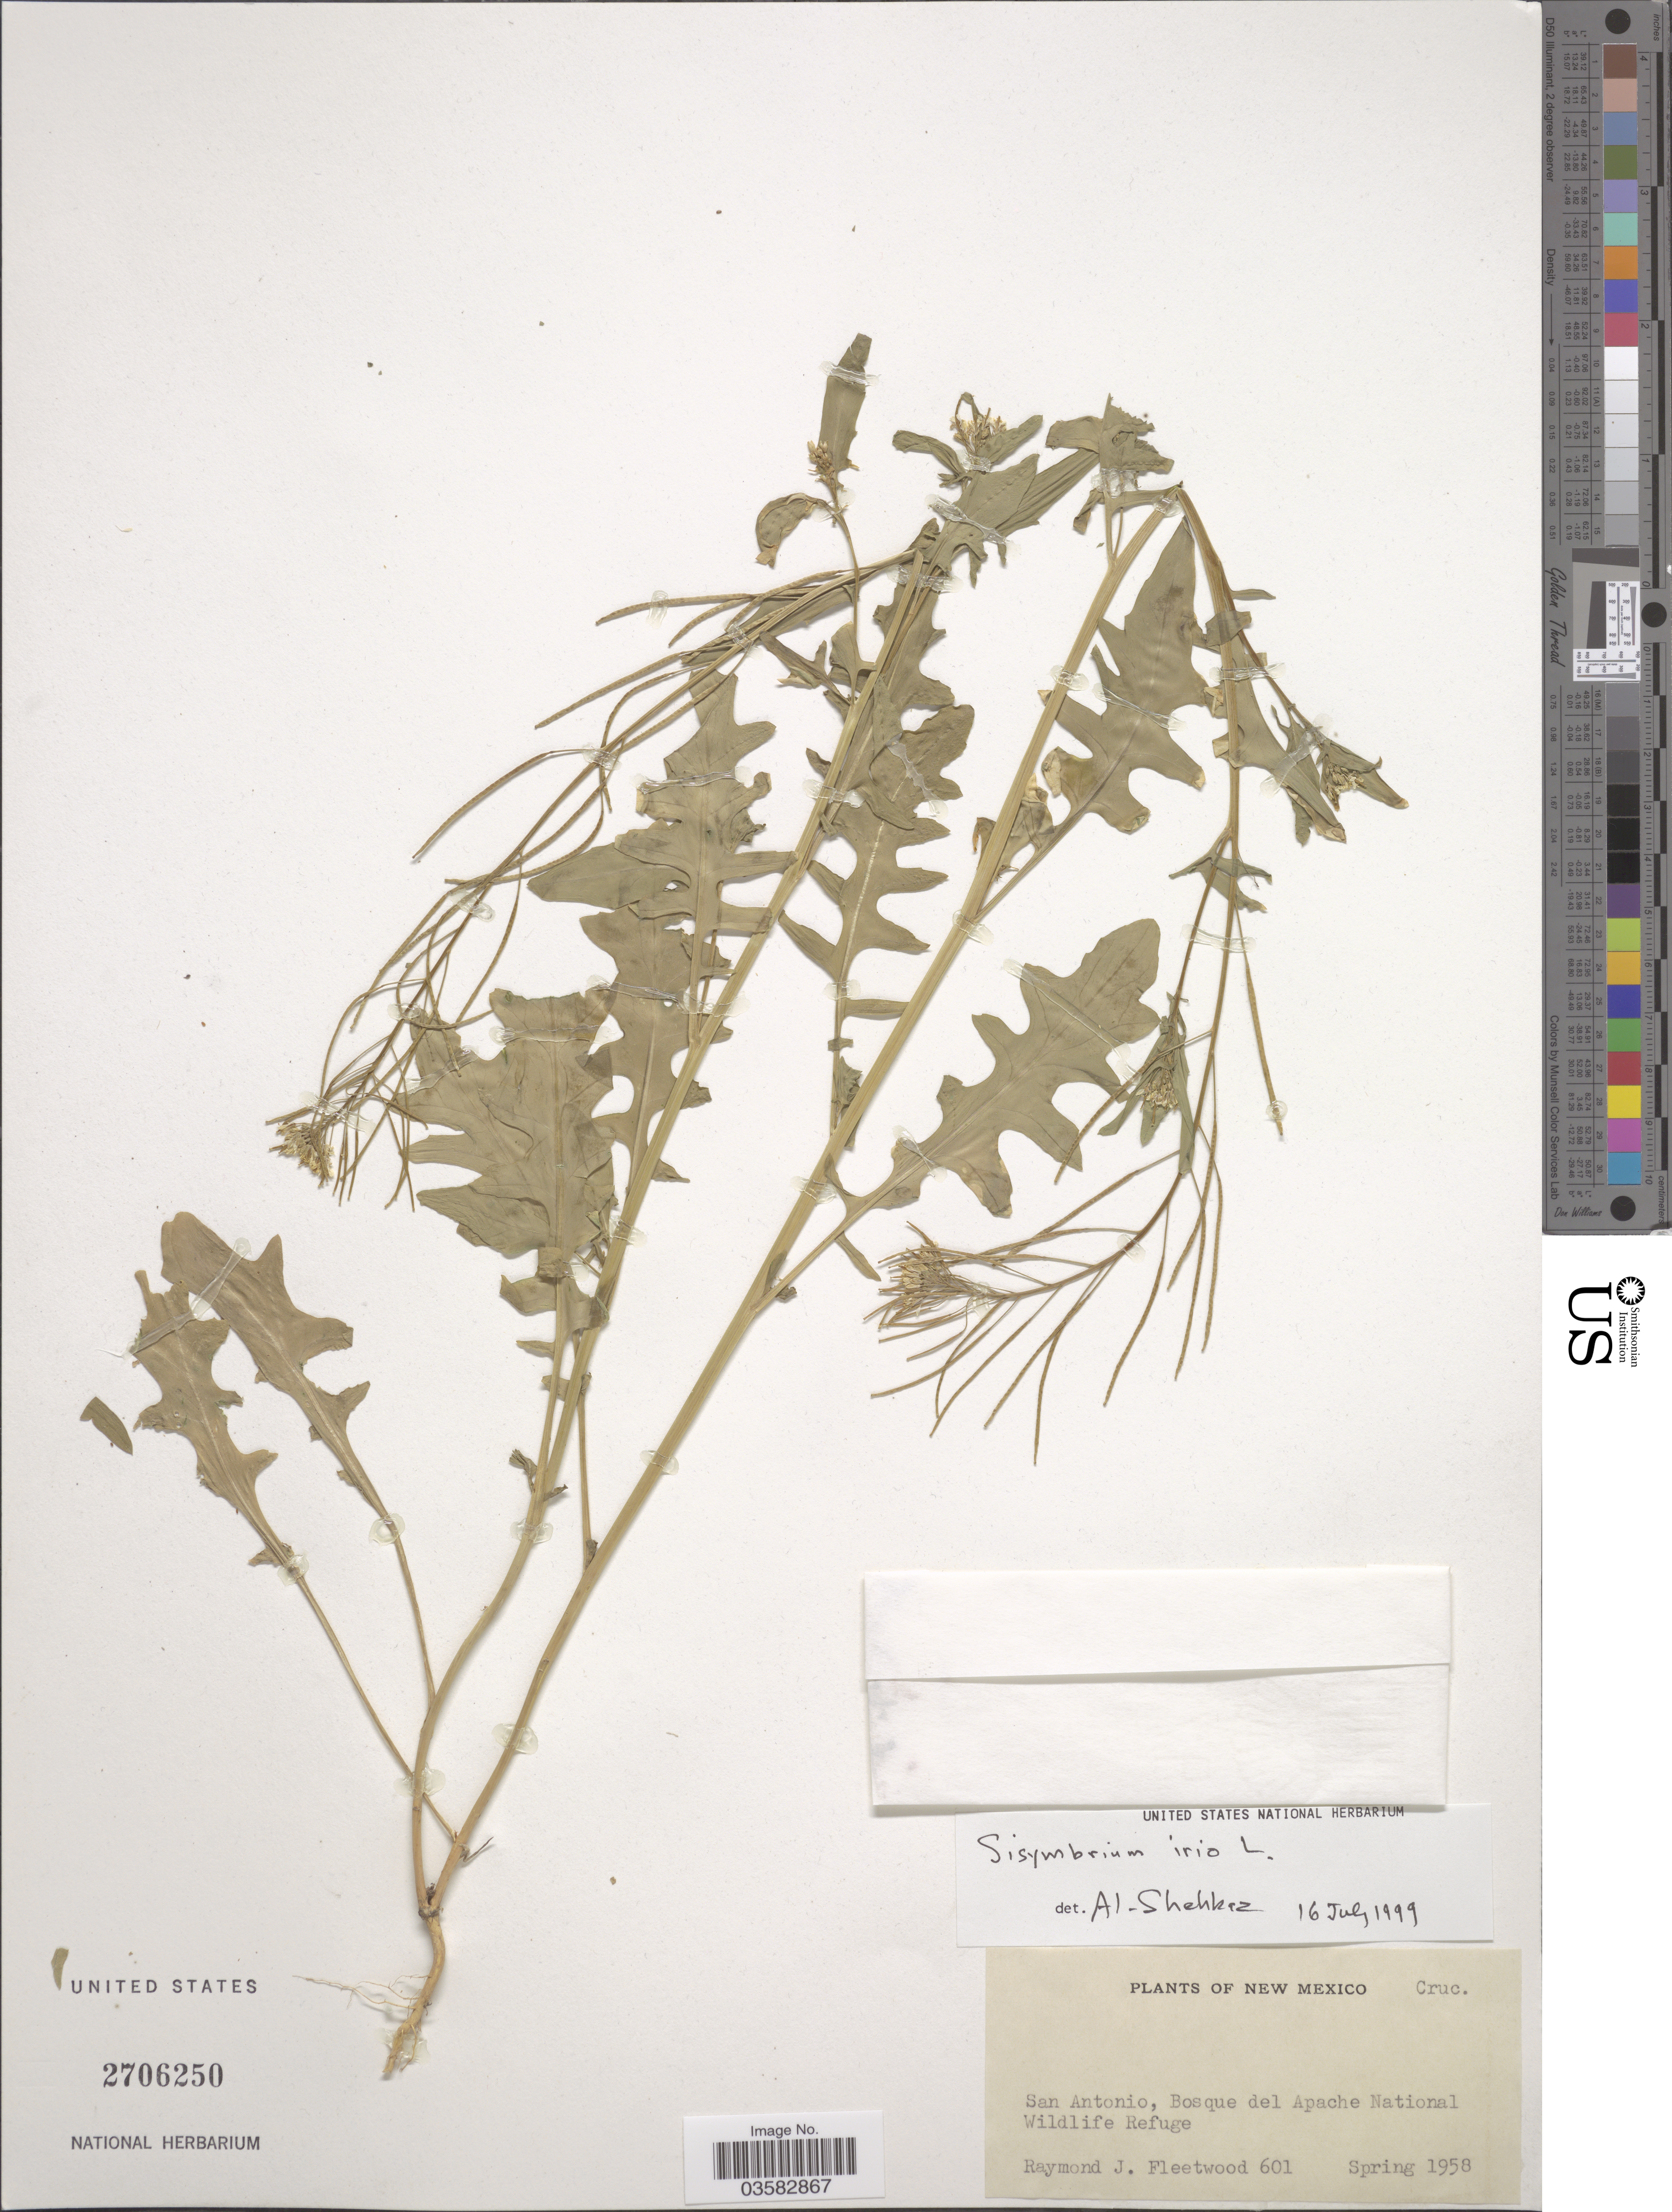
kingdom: Plantae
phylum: Tracheophyta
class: Magnoliopsida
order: Brassicales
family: Brassicaceae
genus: Sisymbrium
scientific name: Sisymbrium irio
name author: L.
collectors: R. J. Fleetwood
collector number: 601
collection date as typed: Spring 1958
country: United States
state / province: New Mexico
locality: San Antonio, Bosque del Apache National Wildlife Refuge.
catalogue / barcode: US 2706250